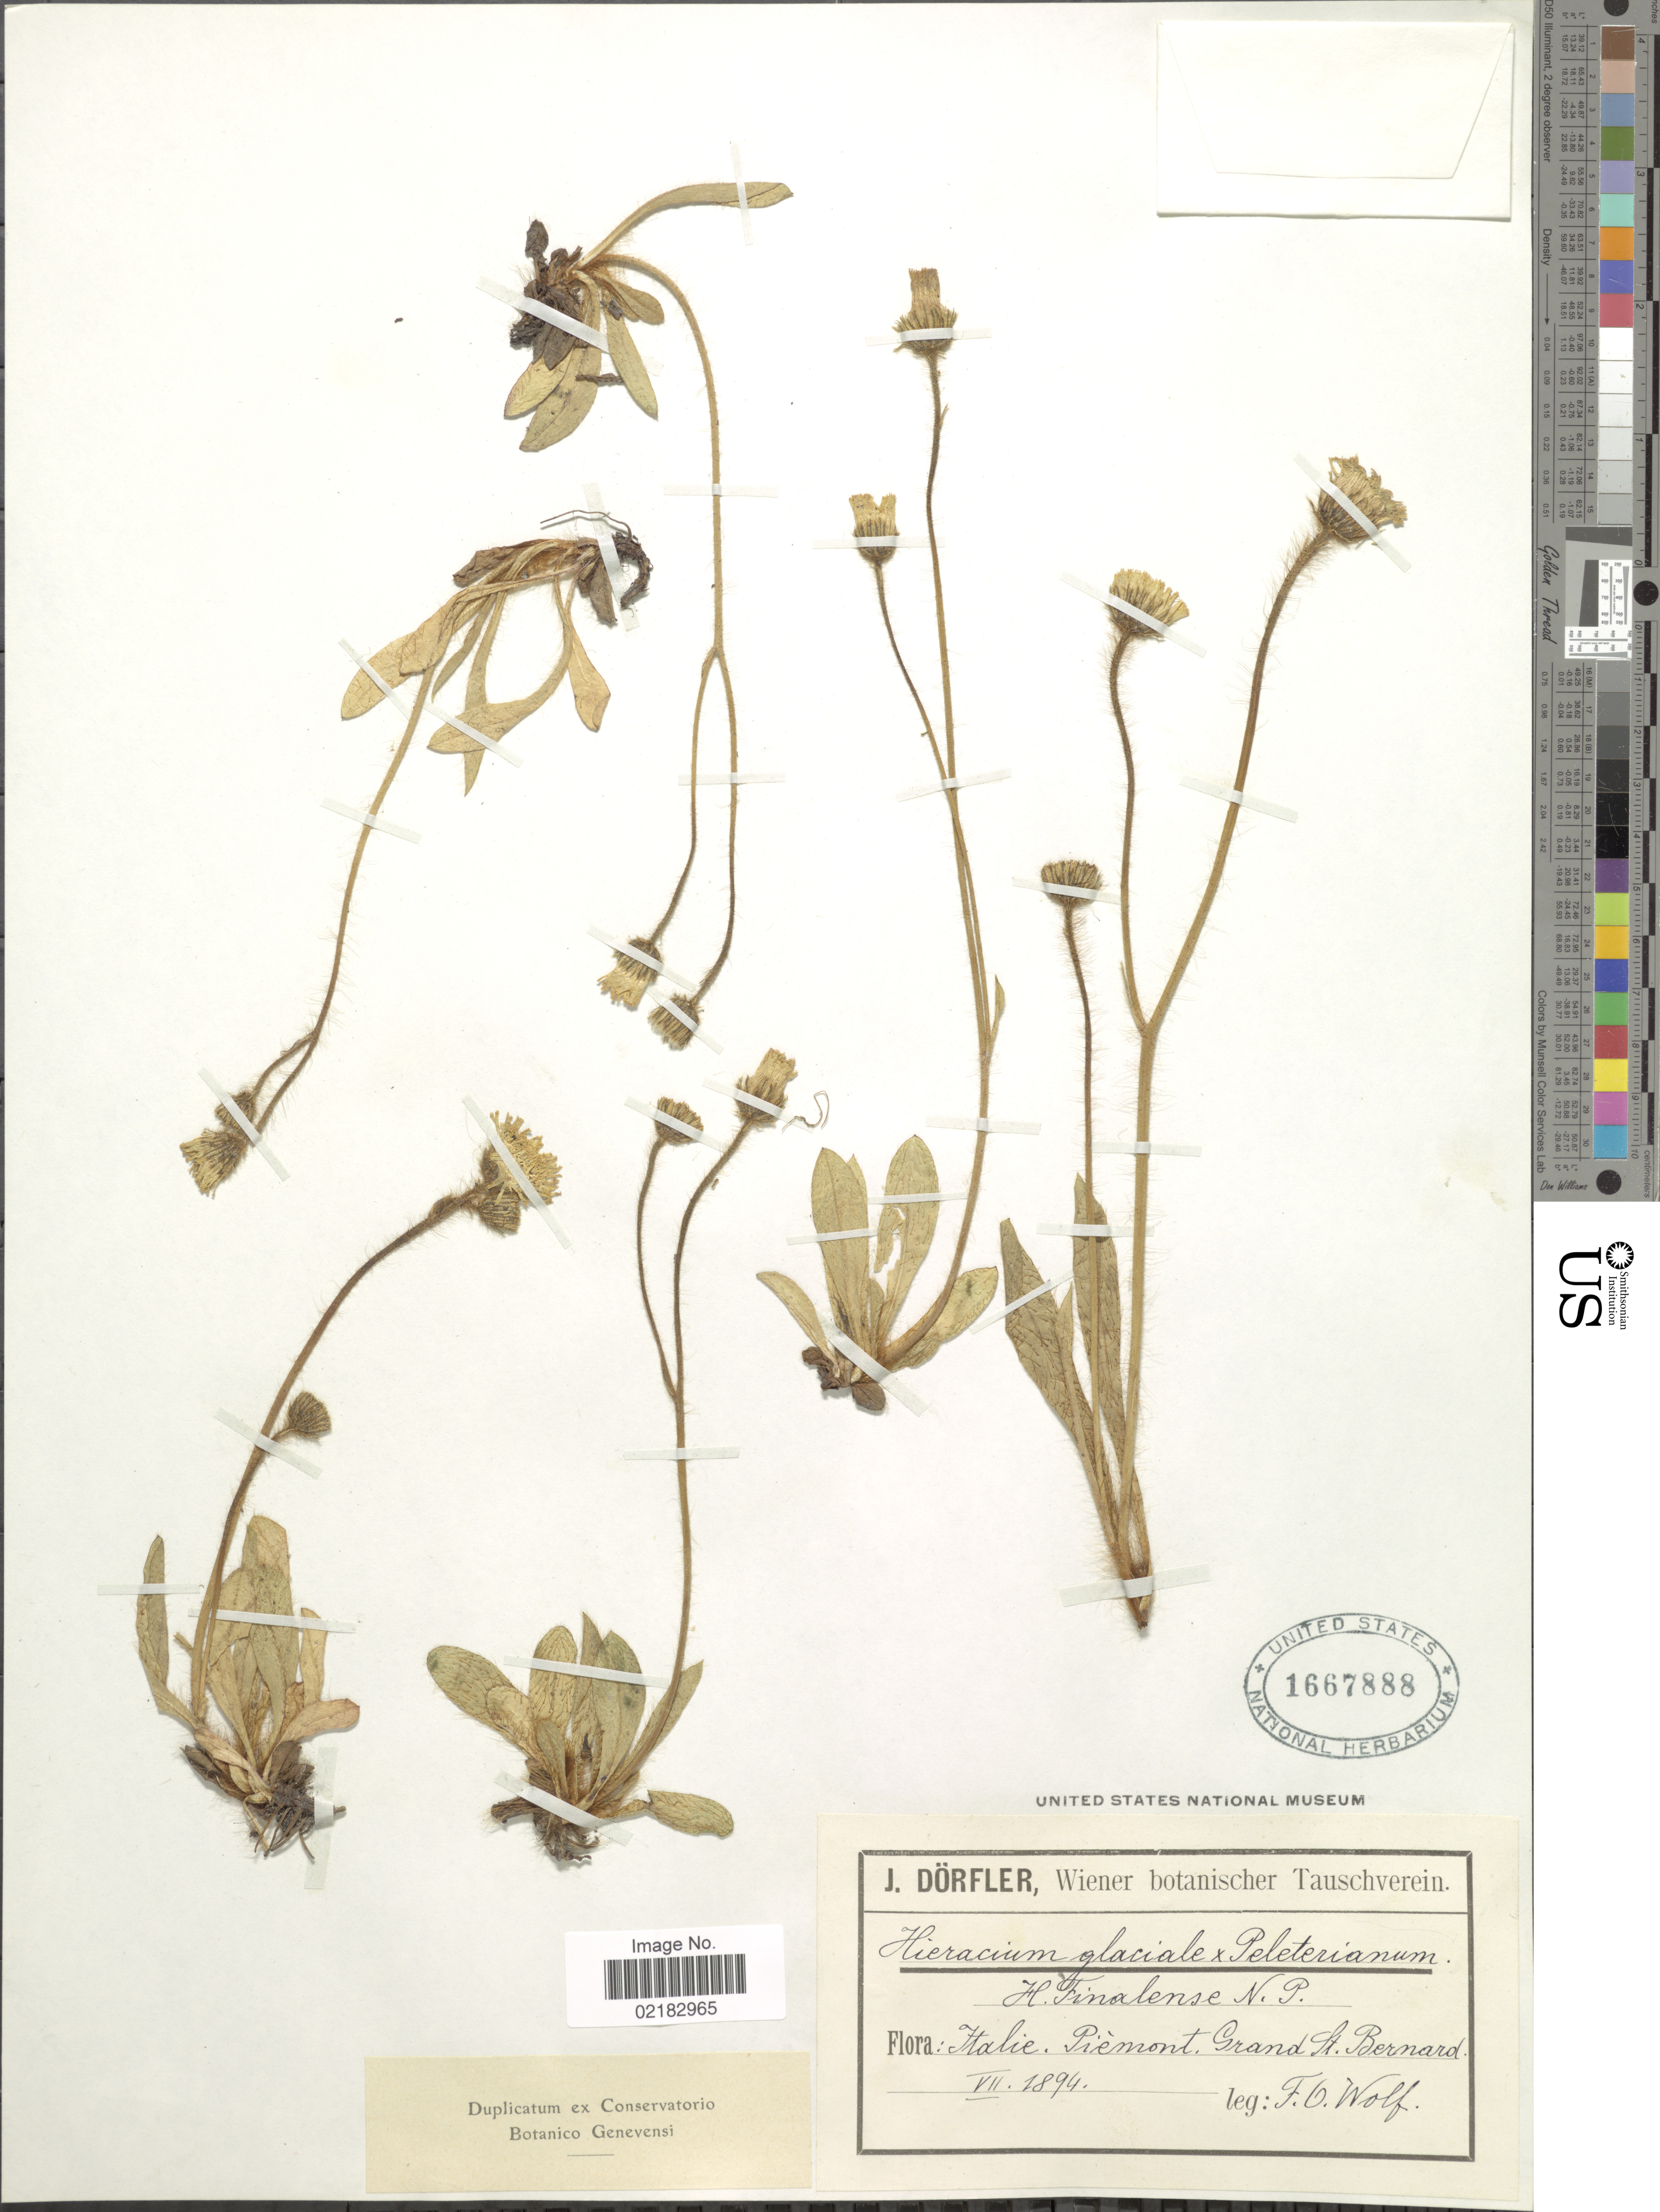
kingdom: Plantae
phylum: Tracheophyta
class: Magnoliopsida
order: Asterales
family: Asteraceae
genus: Hieracium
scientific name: Hieracium glaciale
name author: Reyn.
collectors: F. Wolf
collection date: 1894-07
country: Italy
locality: Italie. Piemont, Grand St. Bernard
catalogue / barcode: US 1667888